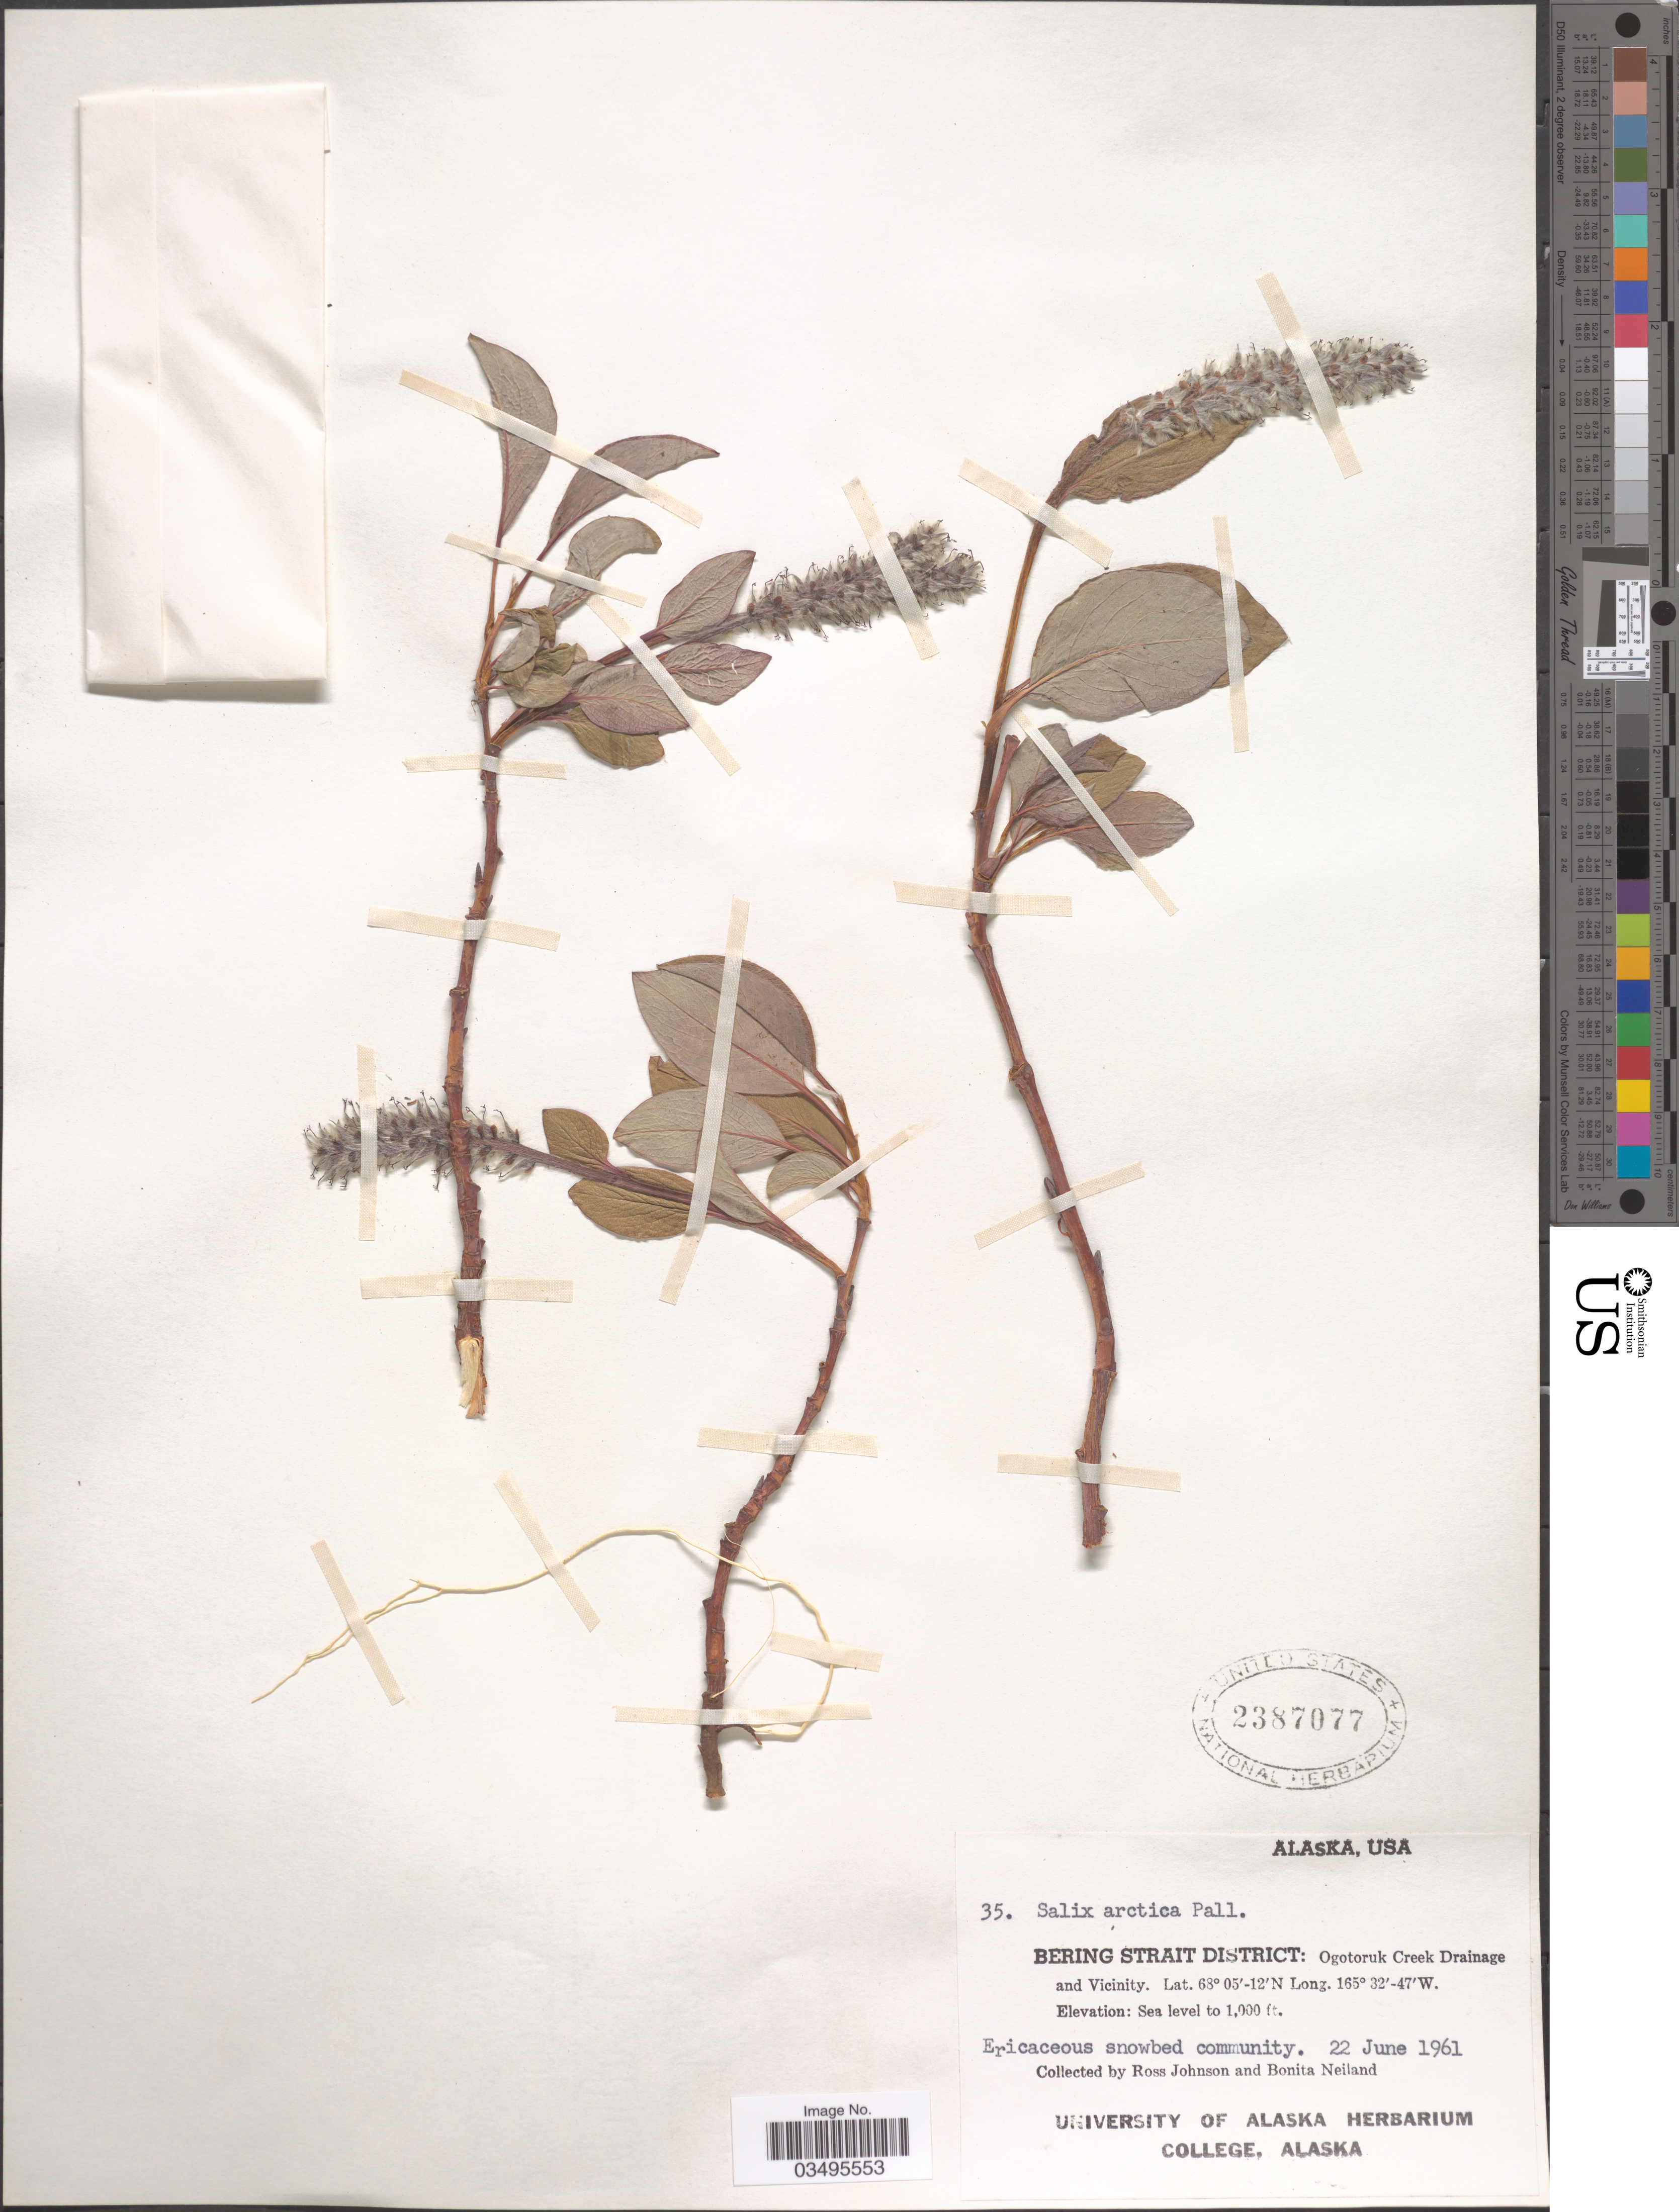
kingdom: Plantae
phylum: Tracheophyta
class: Magnoliopsida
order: Malpighiales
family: Salicaceae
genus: Salix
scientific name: Salix arctica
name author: Pall.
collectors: R. Johnson & B. Neiland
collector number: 35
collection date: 1961-06-22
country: United States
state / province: Alaska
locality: Bering Strait District: Ogotoruk Creek Drainage and Vicinity.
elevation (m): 0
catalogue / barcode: US 2387077